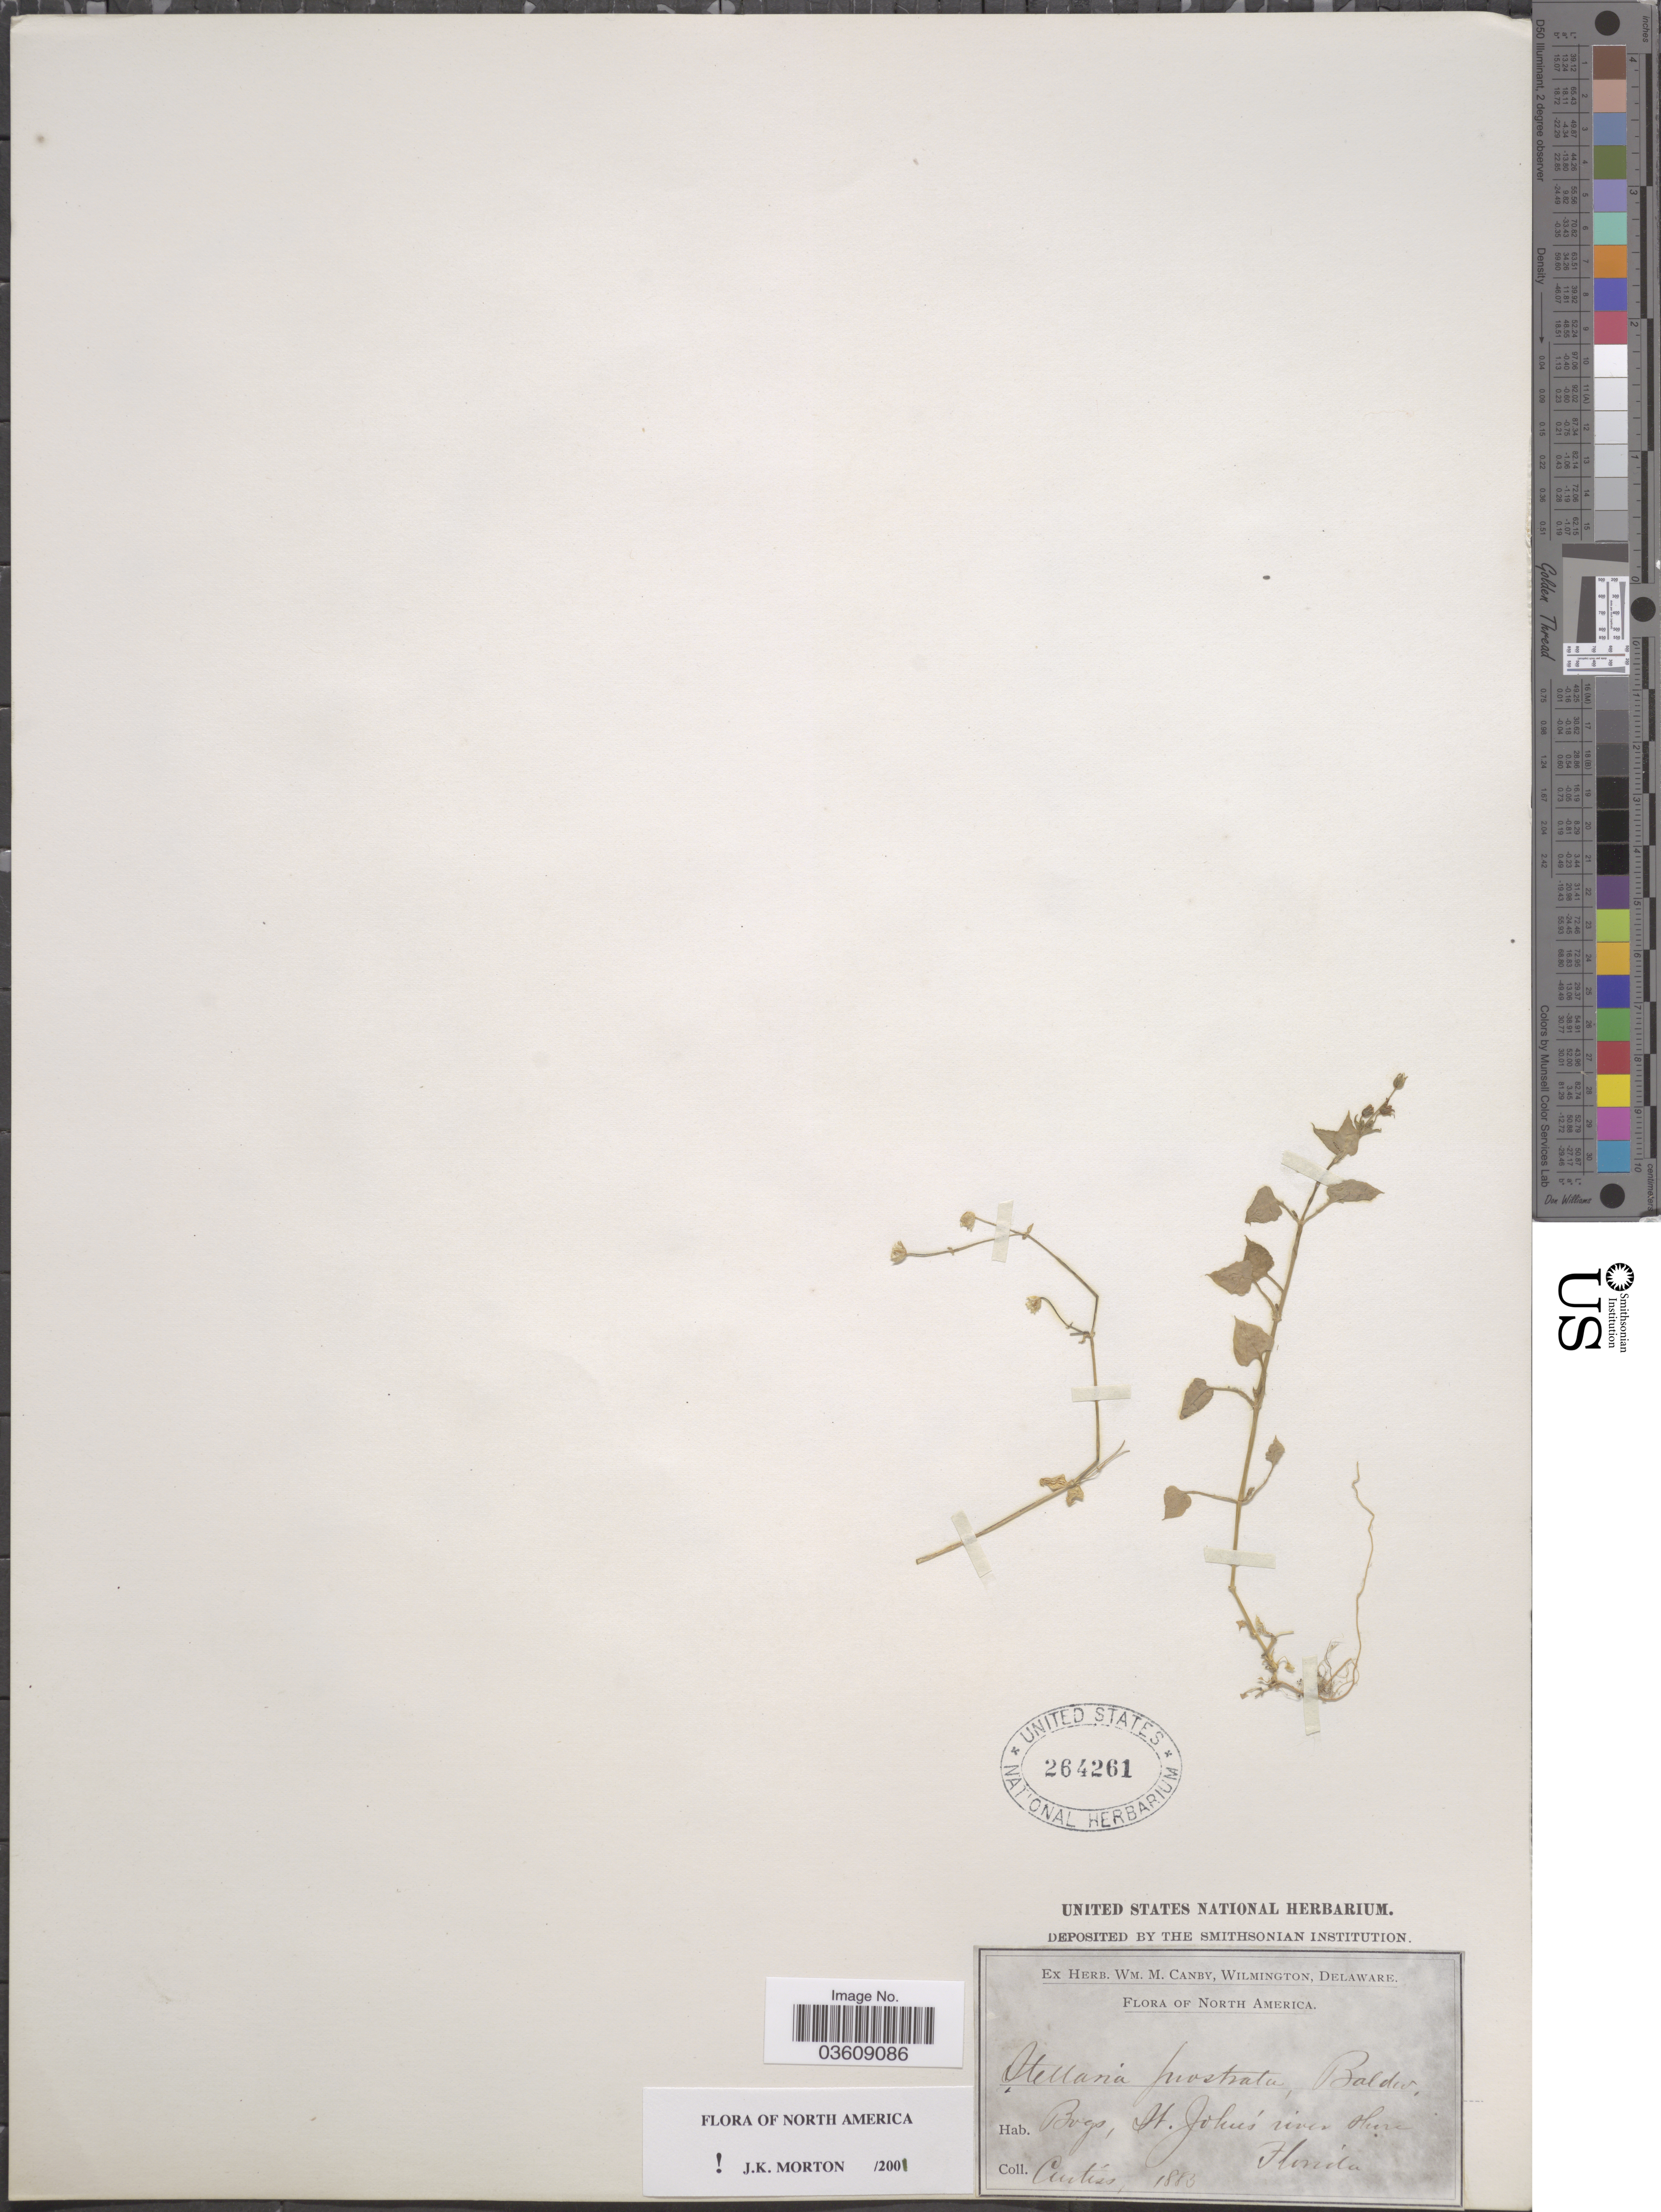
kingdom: Plantae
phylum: Tracheophyta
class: Magnoliopsida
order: Caryophyllales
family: Caryophyllaceae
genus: Stellaria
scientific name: Stellaria prostrata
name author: Baldwin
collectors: -. Curtiss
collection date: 1883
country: United States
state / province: Florida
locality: Bogs, St. John's river.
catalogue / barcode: US 264261